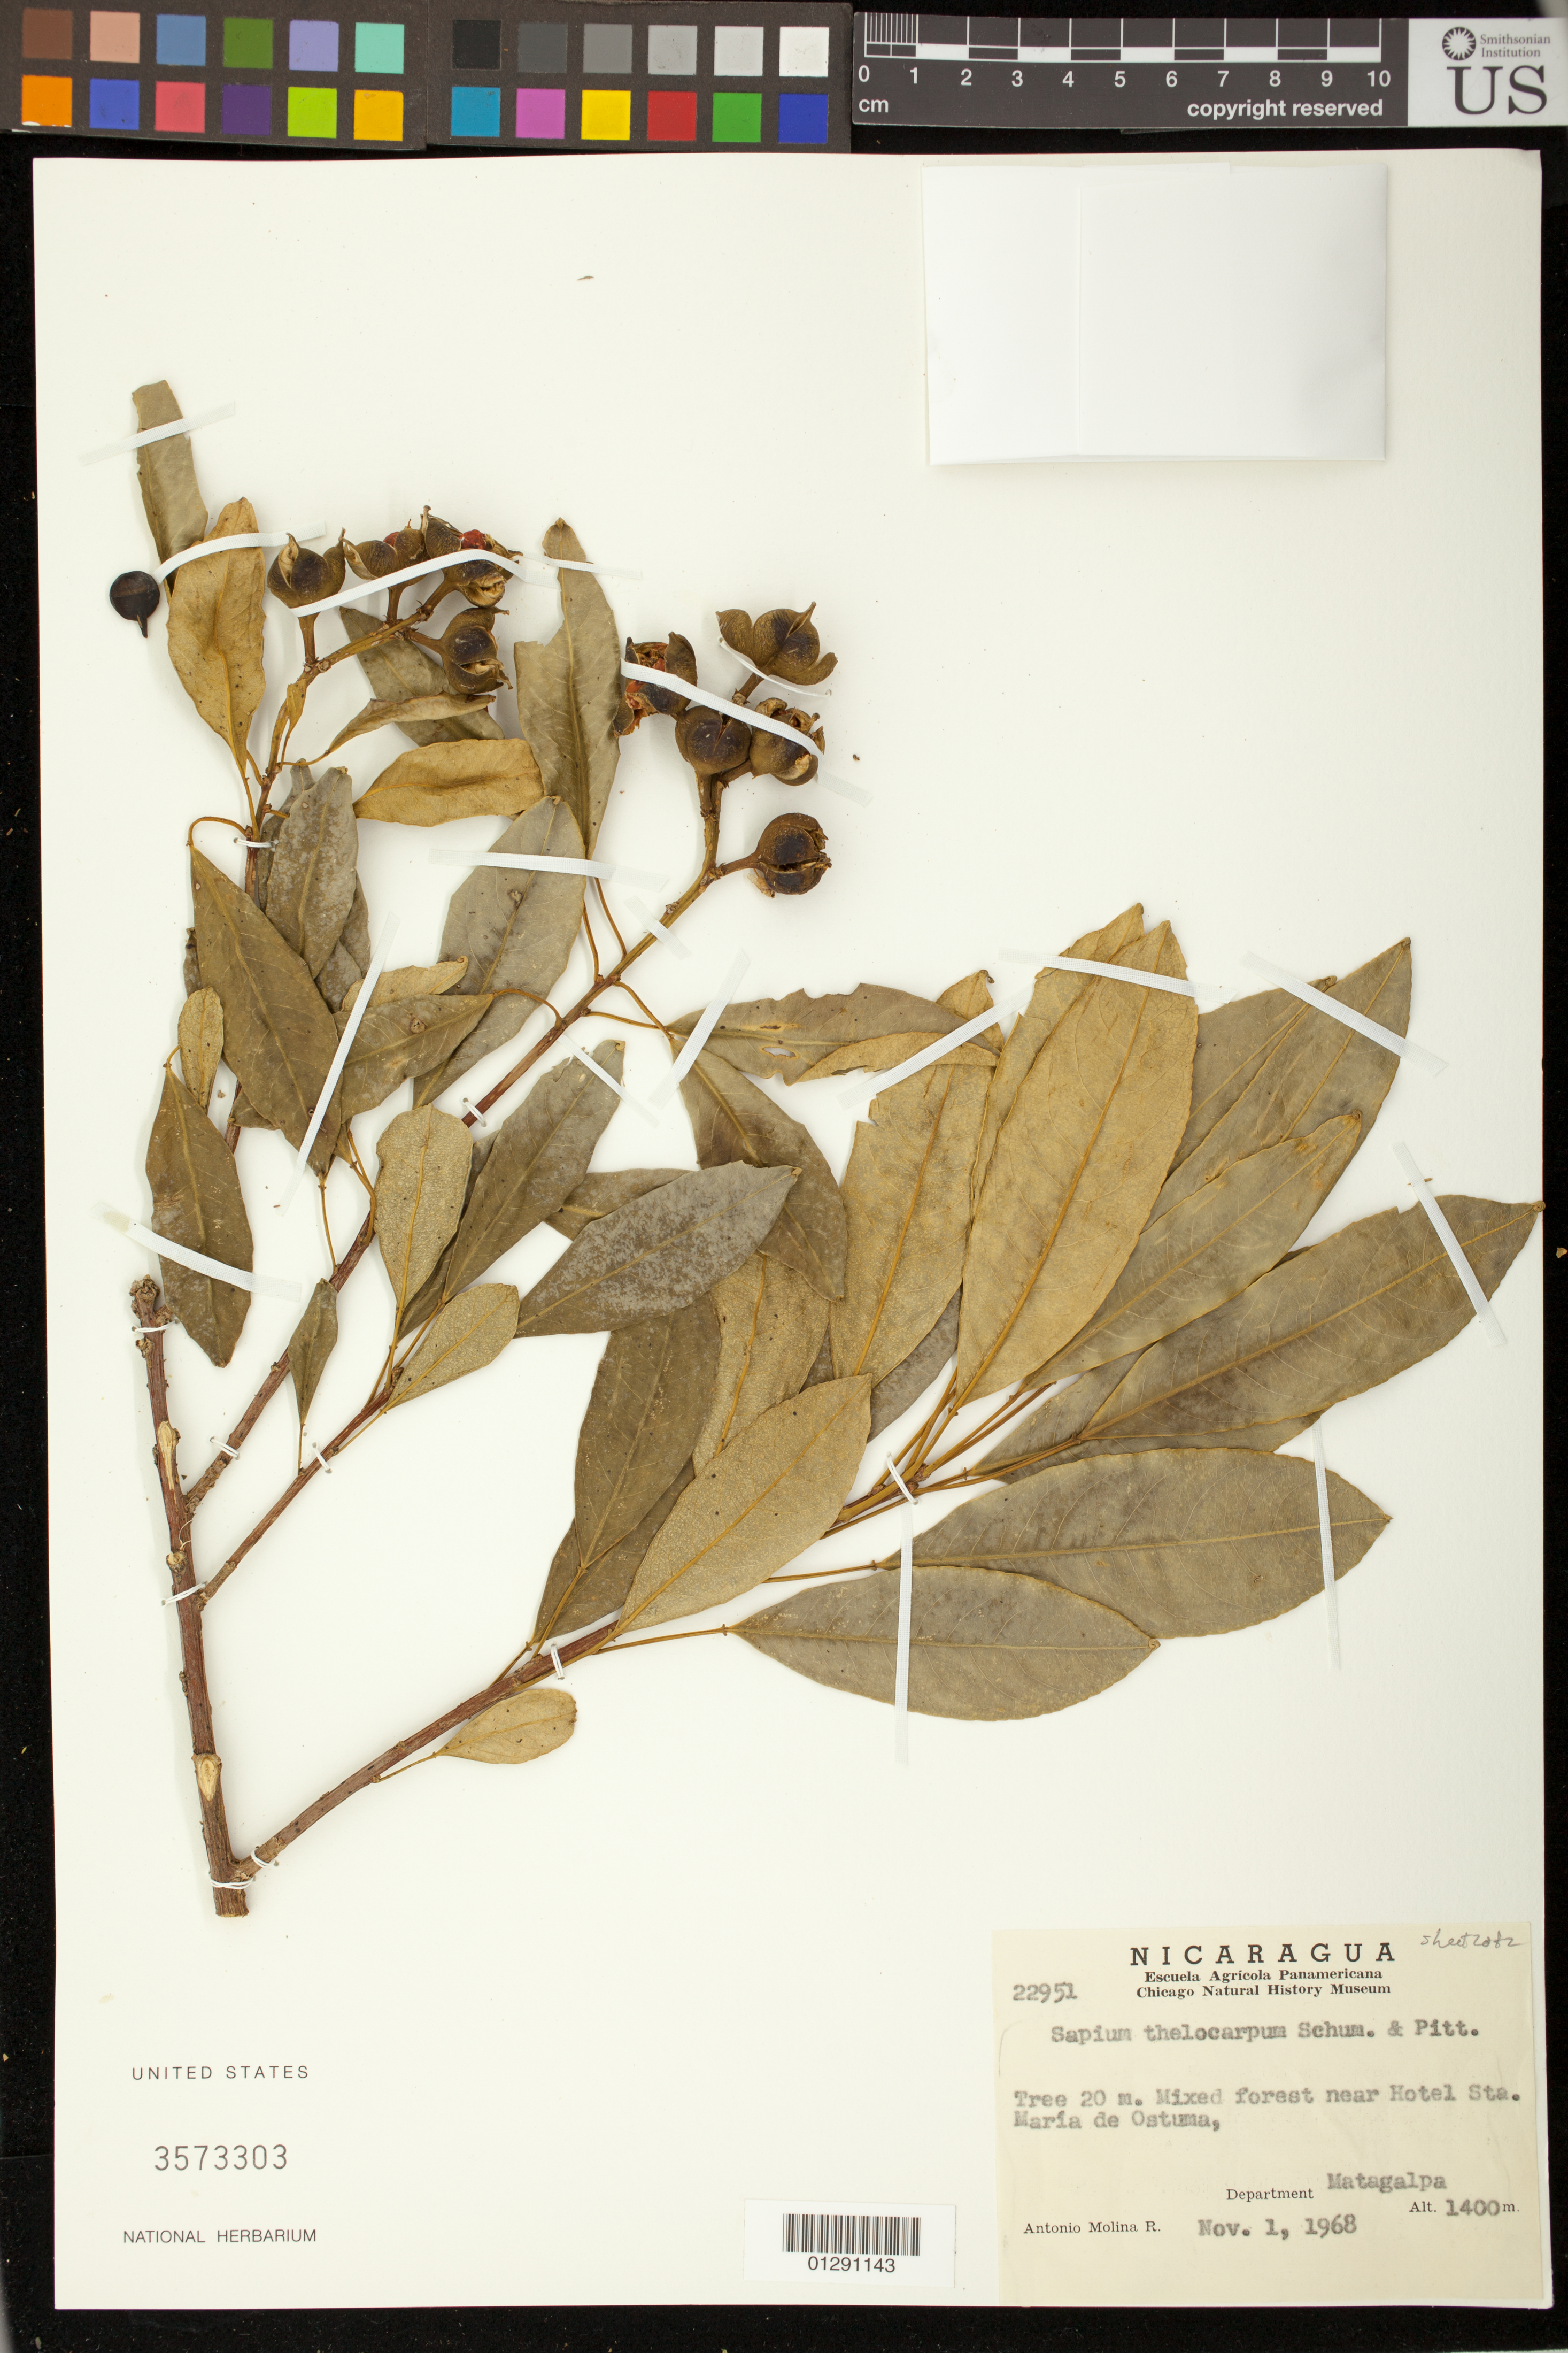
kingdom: Plantae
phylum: Tracheophyta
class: Magnoliopsida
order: Malpighiales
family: Euphorbiaceae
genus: Sapium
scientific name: Sapium thelocarpum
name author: K. Schum. & Pittier in Pittier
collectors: A. Molina R.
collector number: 22951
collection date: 1968-11-01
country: Nicaragua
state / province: Matagalpa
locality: Mixed forest near Hotel Sta. Maria de Ostuma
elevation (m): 1400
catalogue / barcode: US 3573303